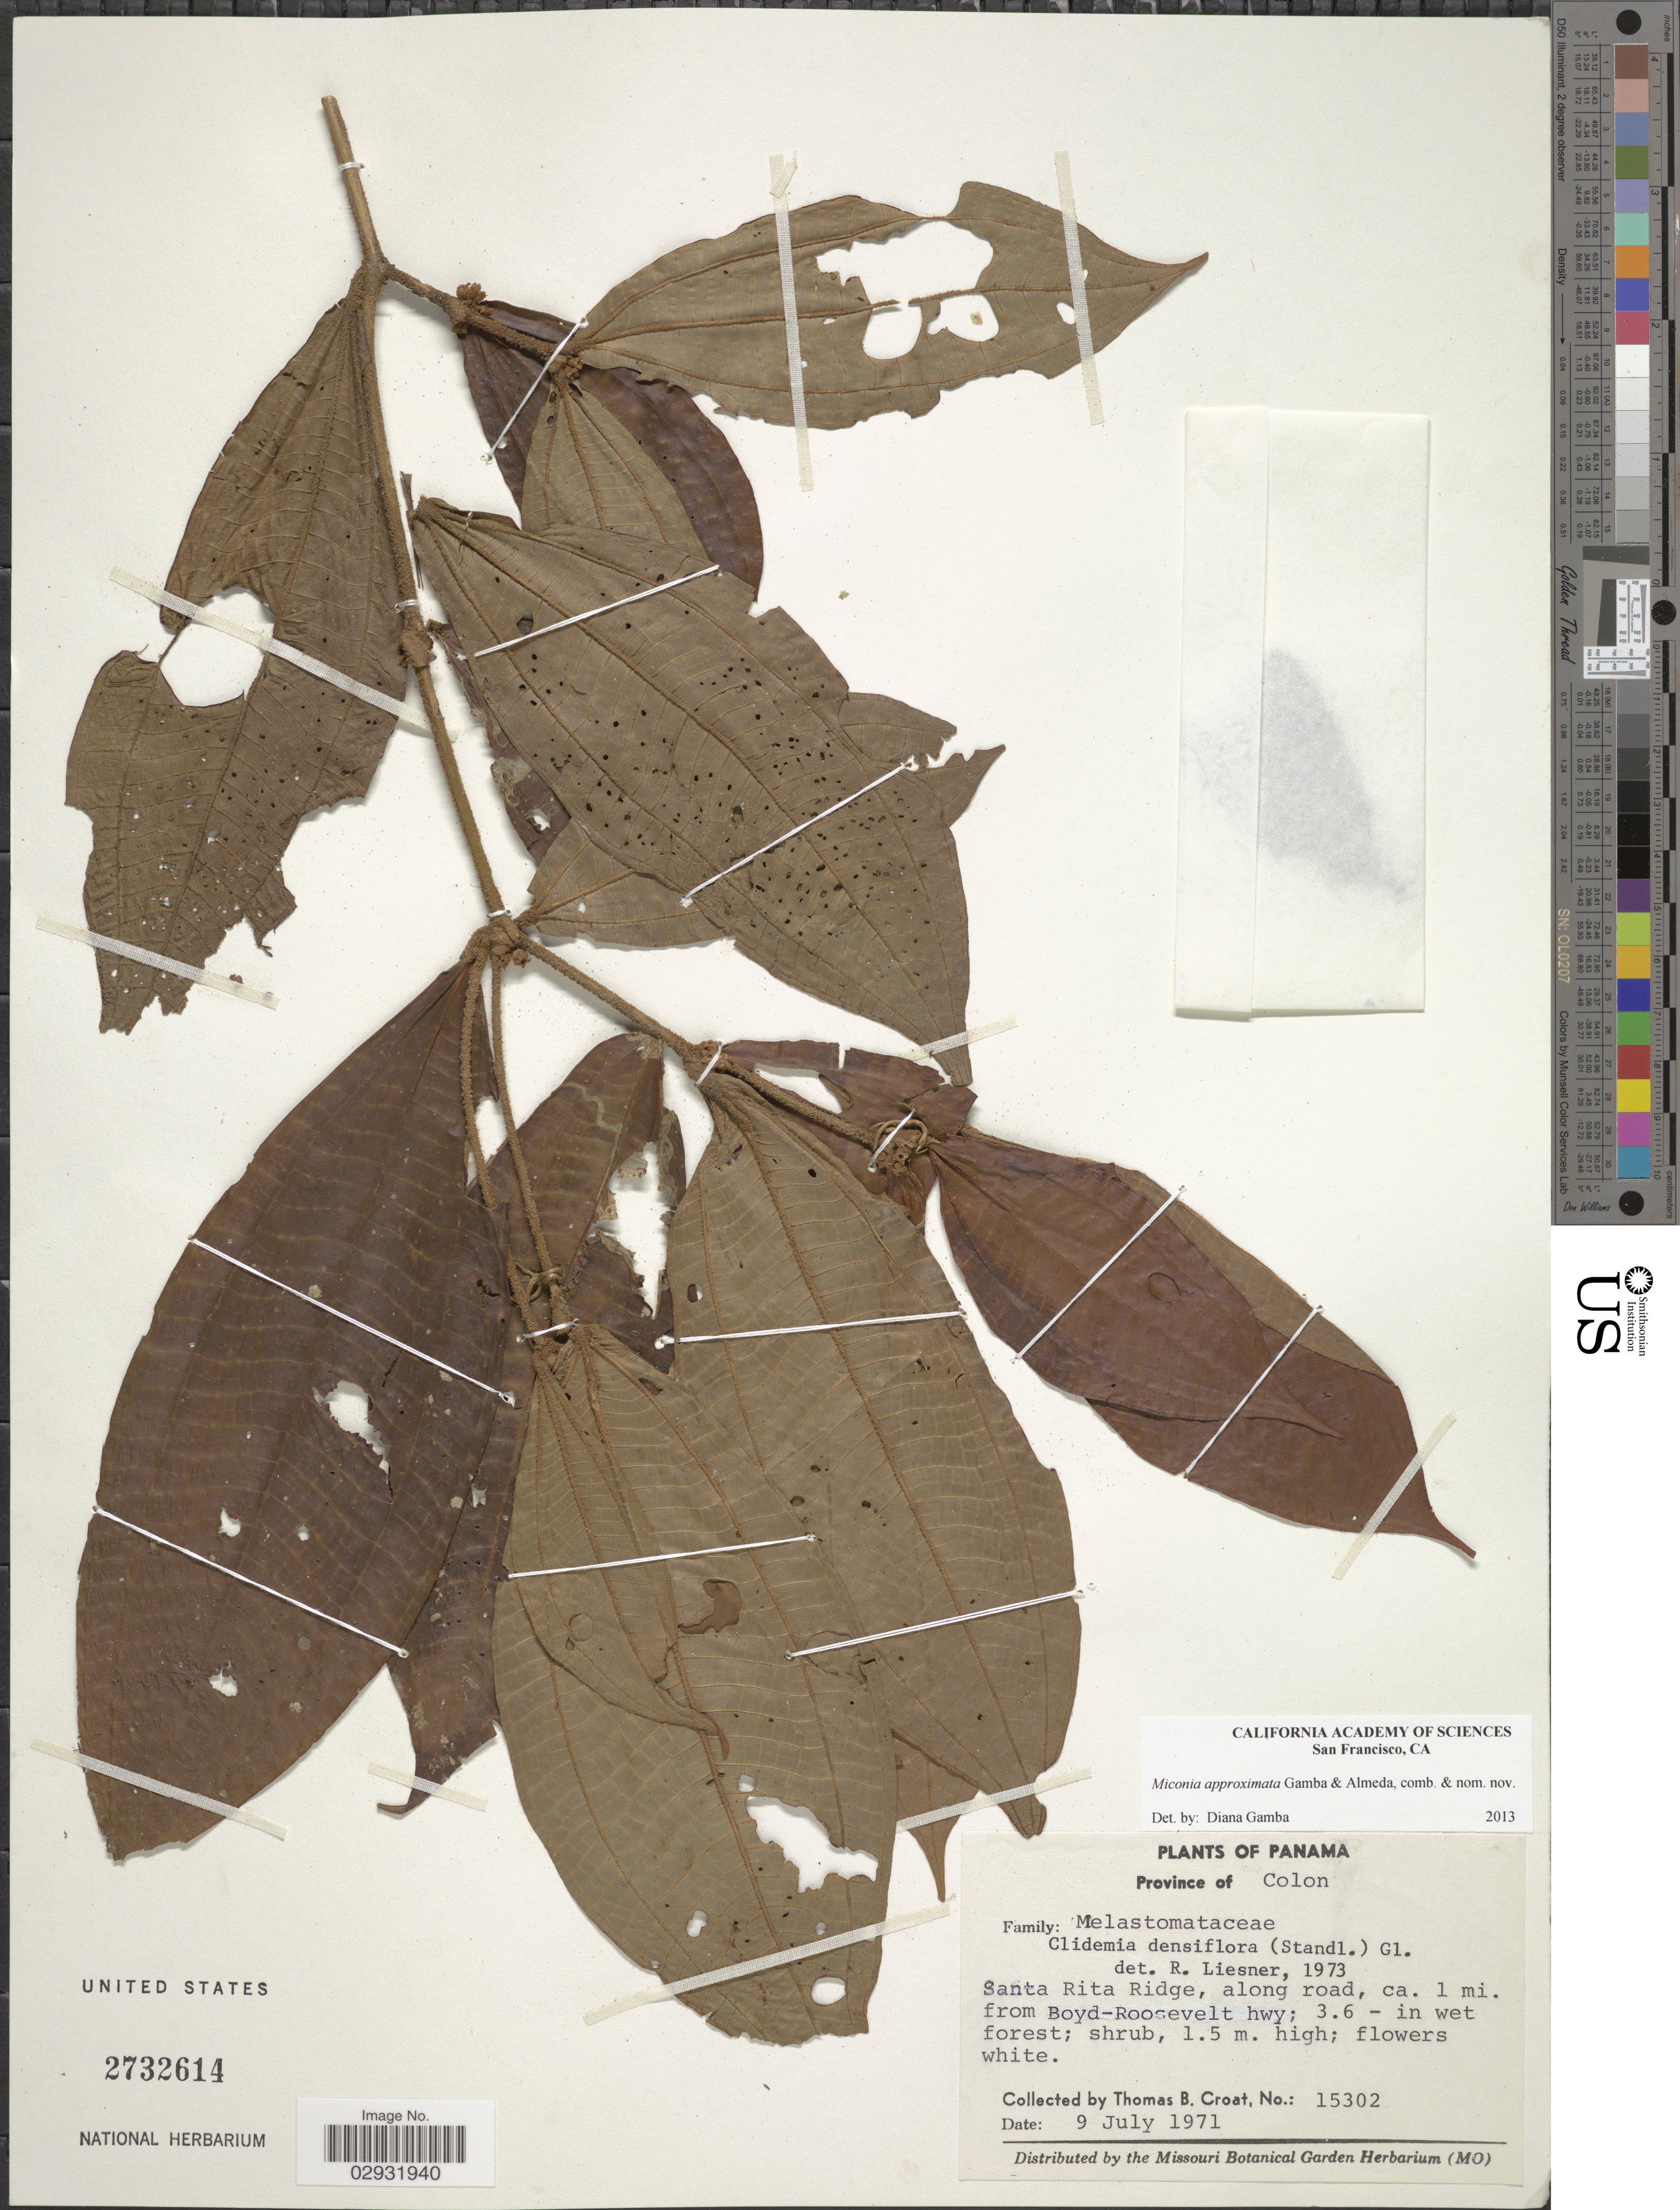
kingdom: Plantae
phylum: Tracheophyta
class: Magnoliopsida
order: Myrtales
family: Melastomataceae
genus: Miconia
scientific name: Miconia approximata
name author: Gamba & Almeda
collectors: T. B. Croat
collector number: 15302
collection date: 1971-07-09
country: Panama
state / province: Colón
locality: Santa Rita Ridge, along road, ca. 1 mi. from Boyd-Roosevelt hwy; 3.6.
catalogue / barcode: US 2732614